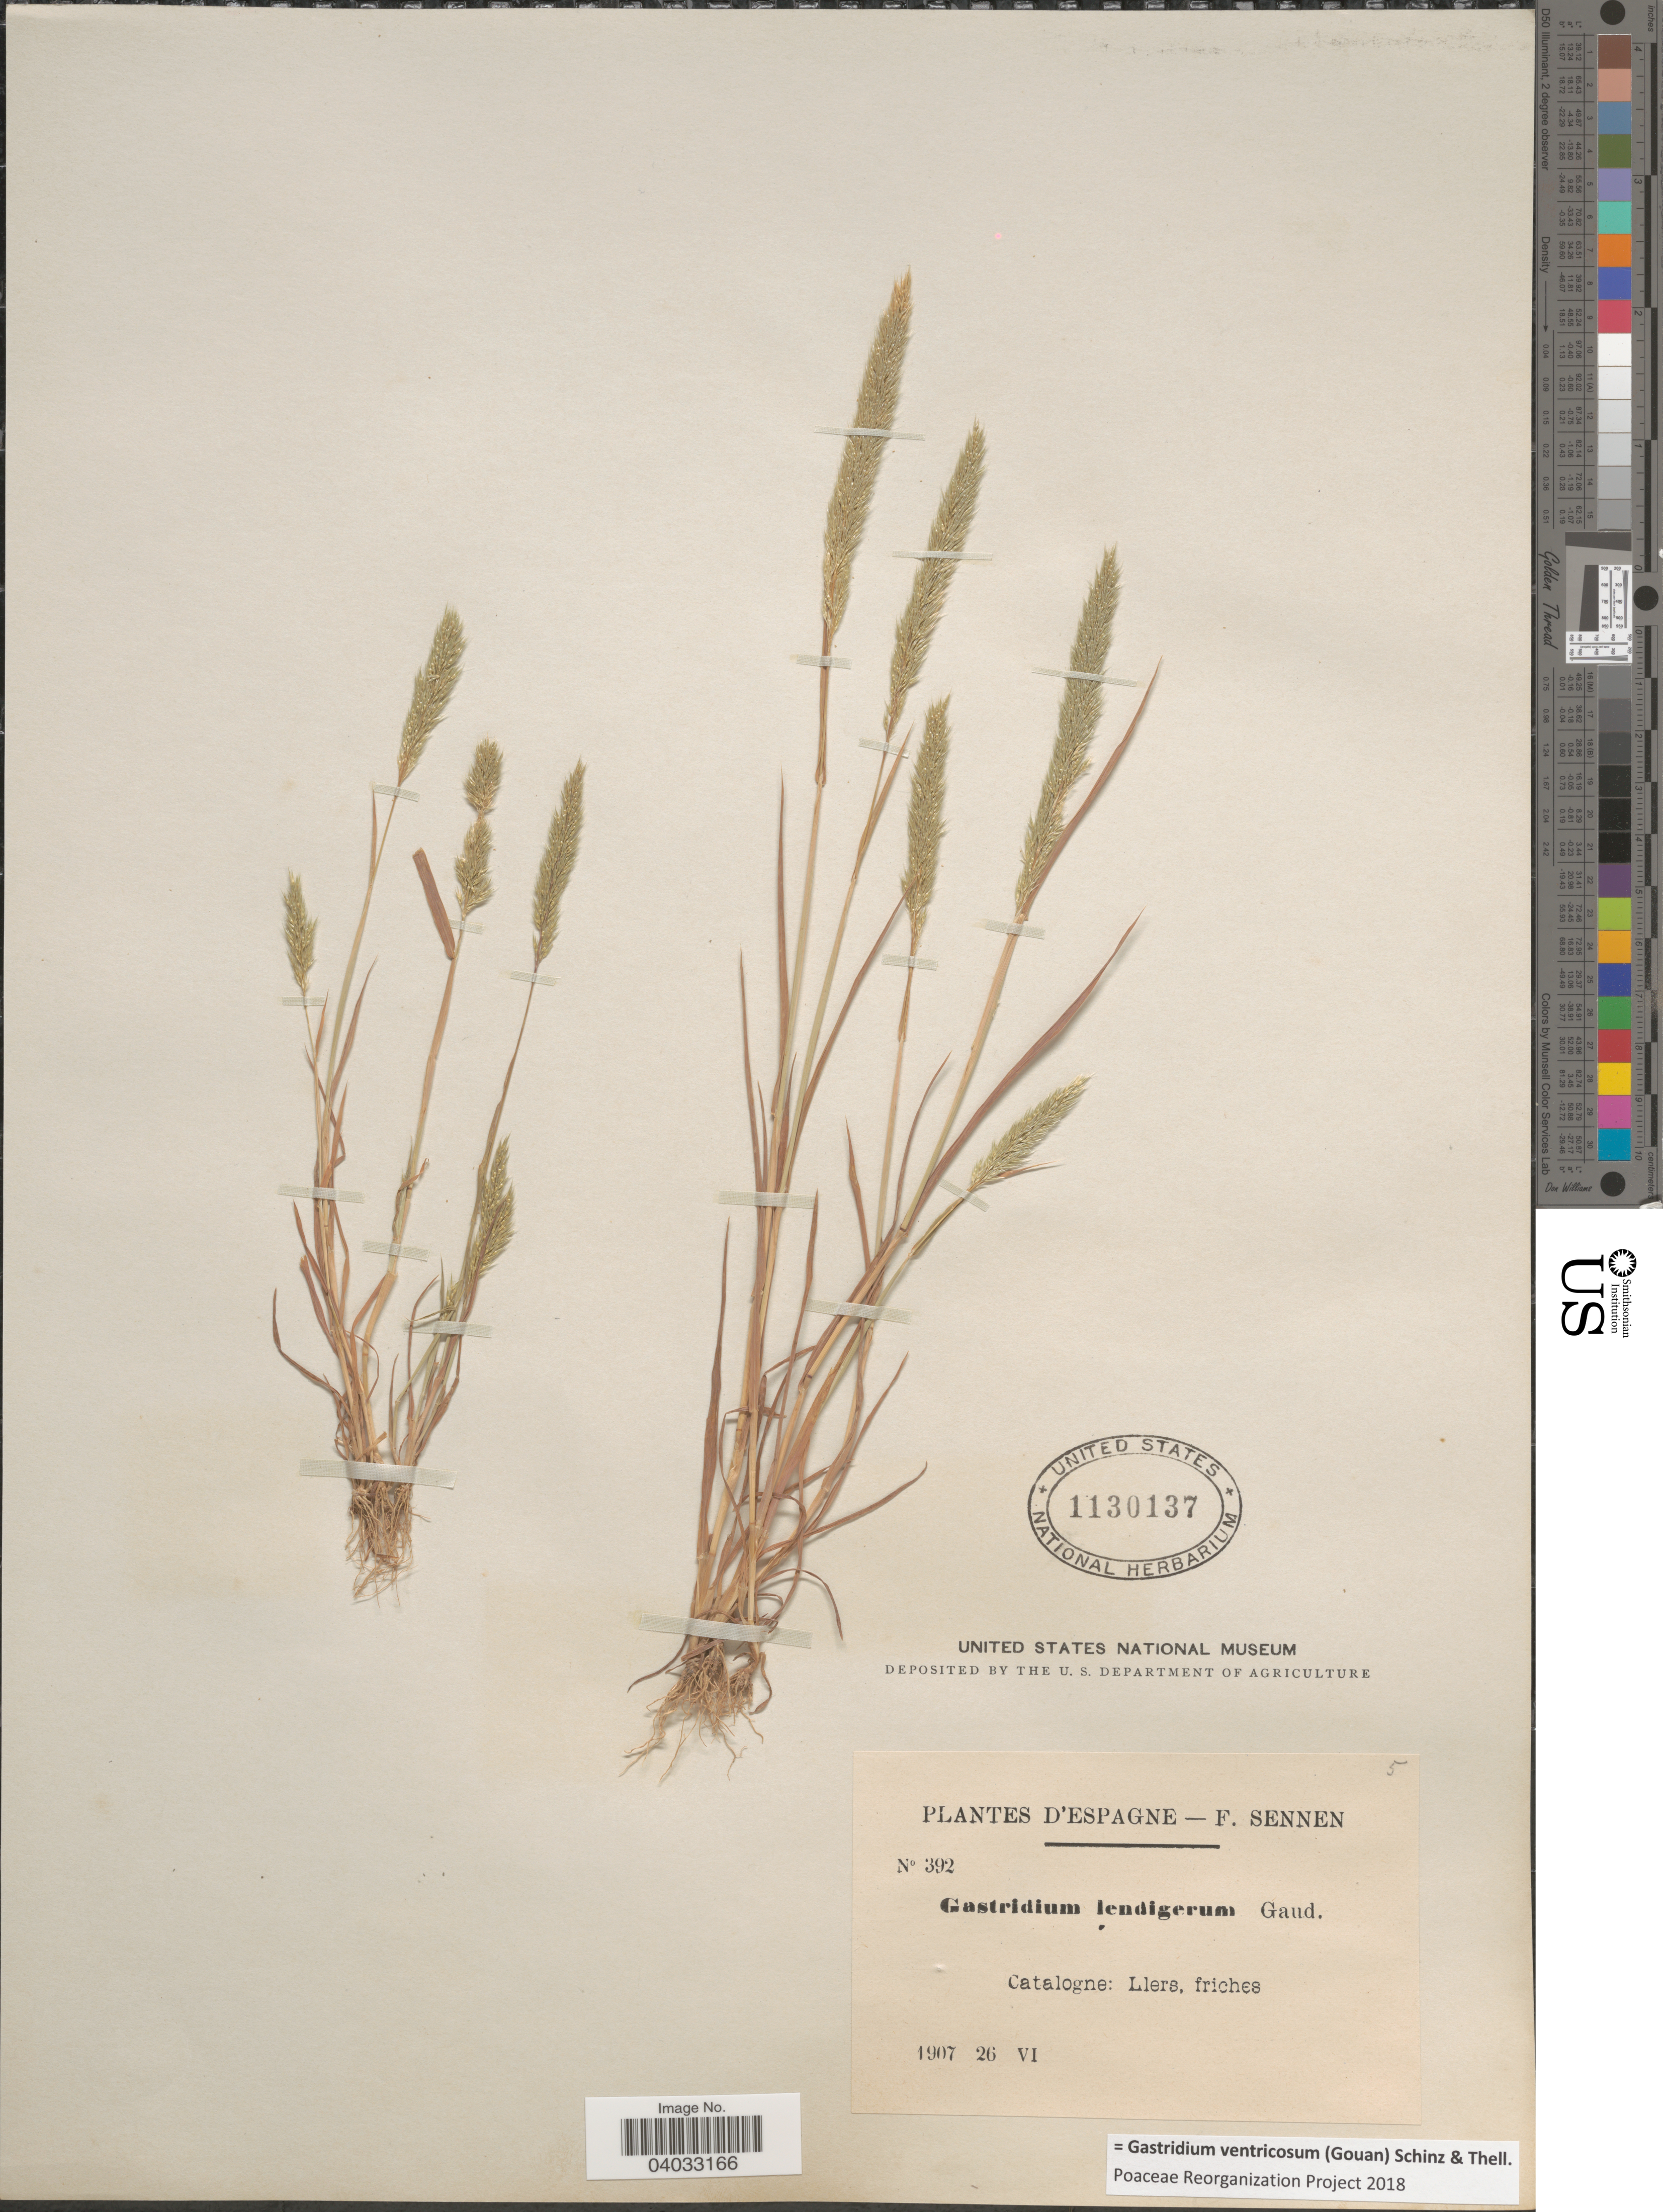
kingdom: Plantae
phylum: Tracheophyta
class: Liliopsida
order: Poales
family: Poaceae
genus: Gastridium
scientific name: Gastridium ventricosum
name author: (Gouan) Schinz & Thell.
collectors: E. Sennen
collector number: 392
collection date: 1907-06-26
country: Spain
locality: Catalogne: Llers, friches.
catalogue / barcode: US 1130137